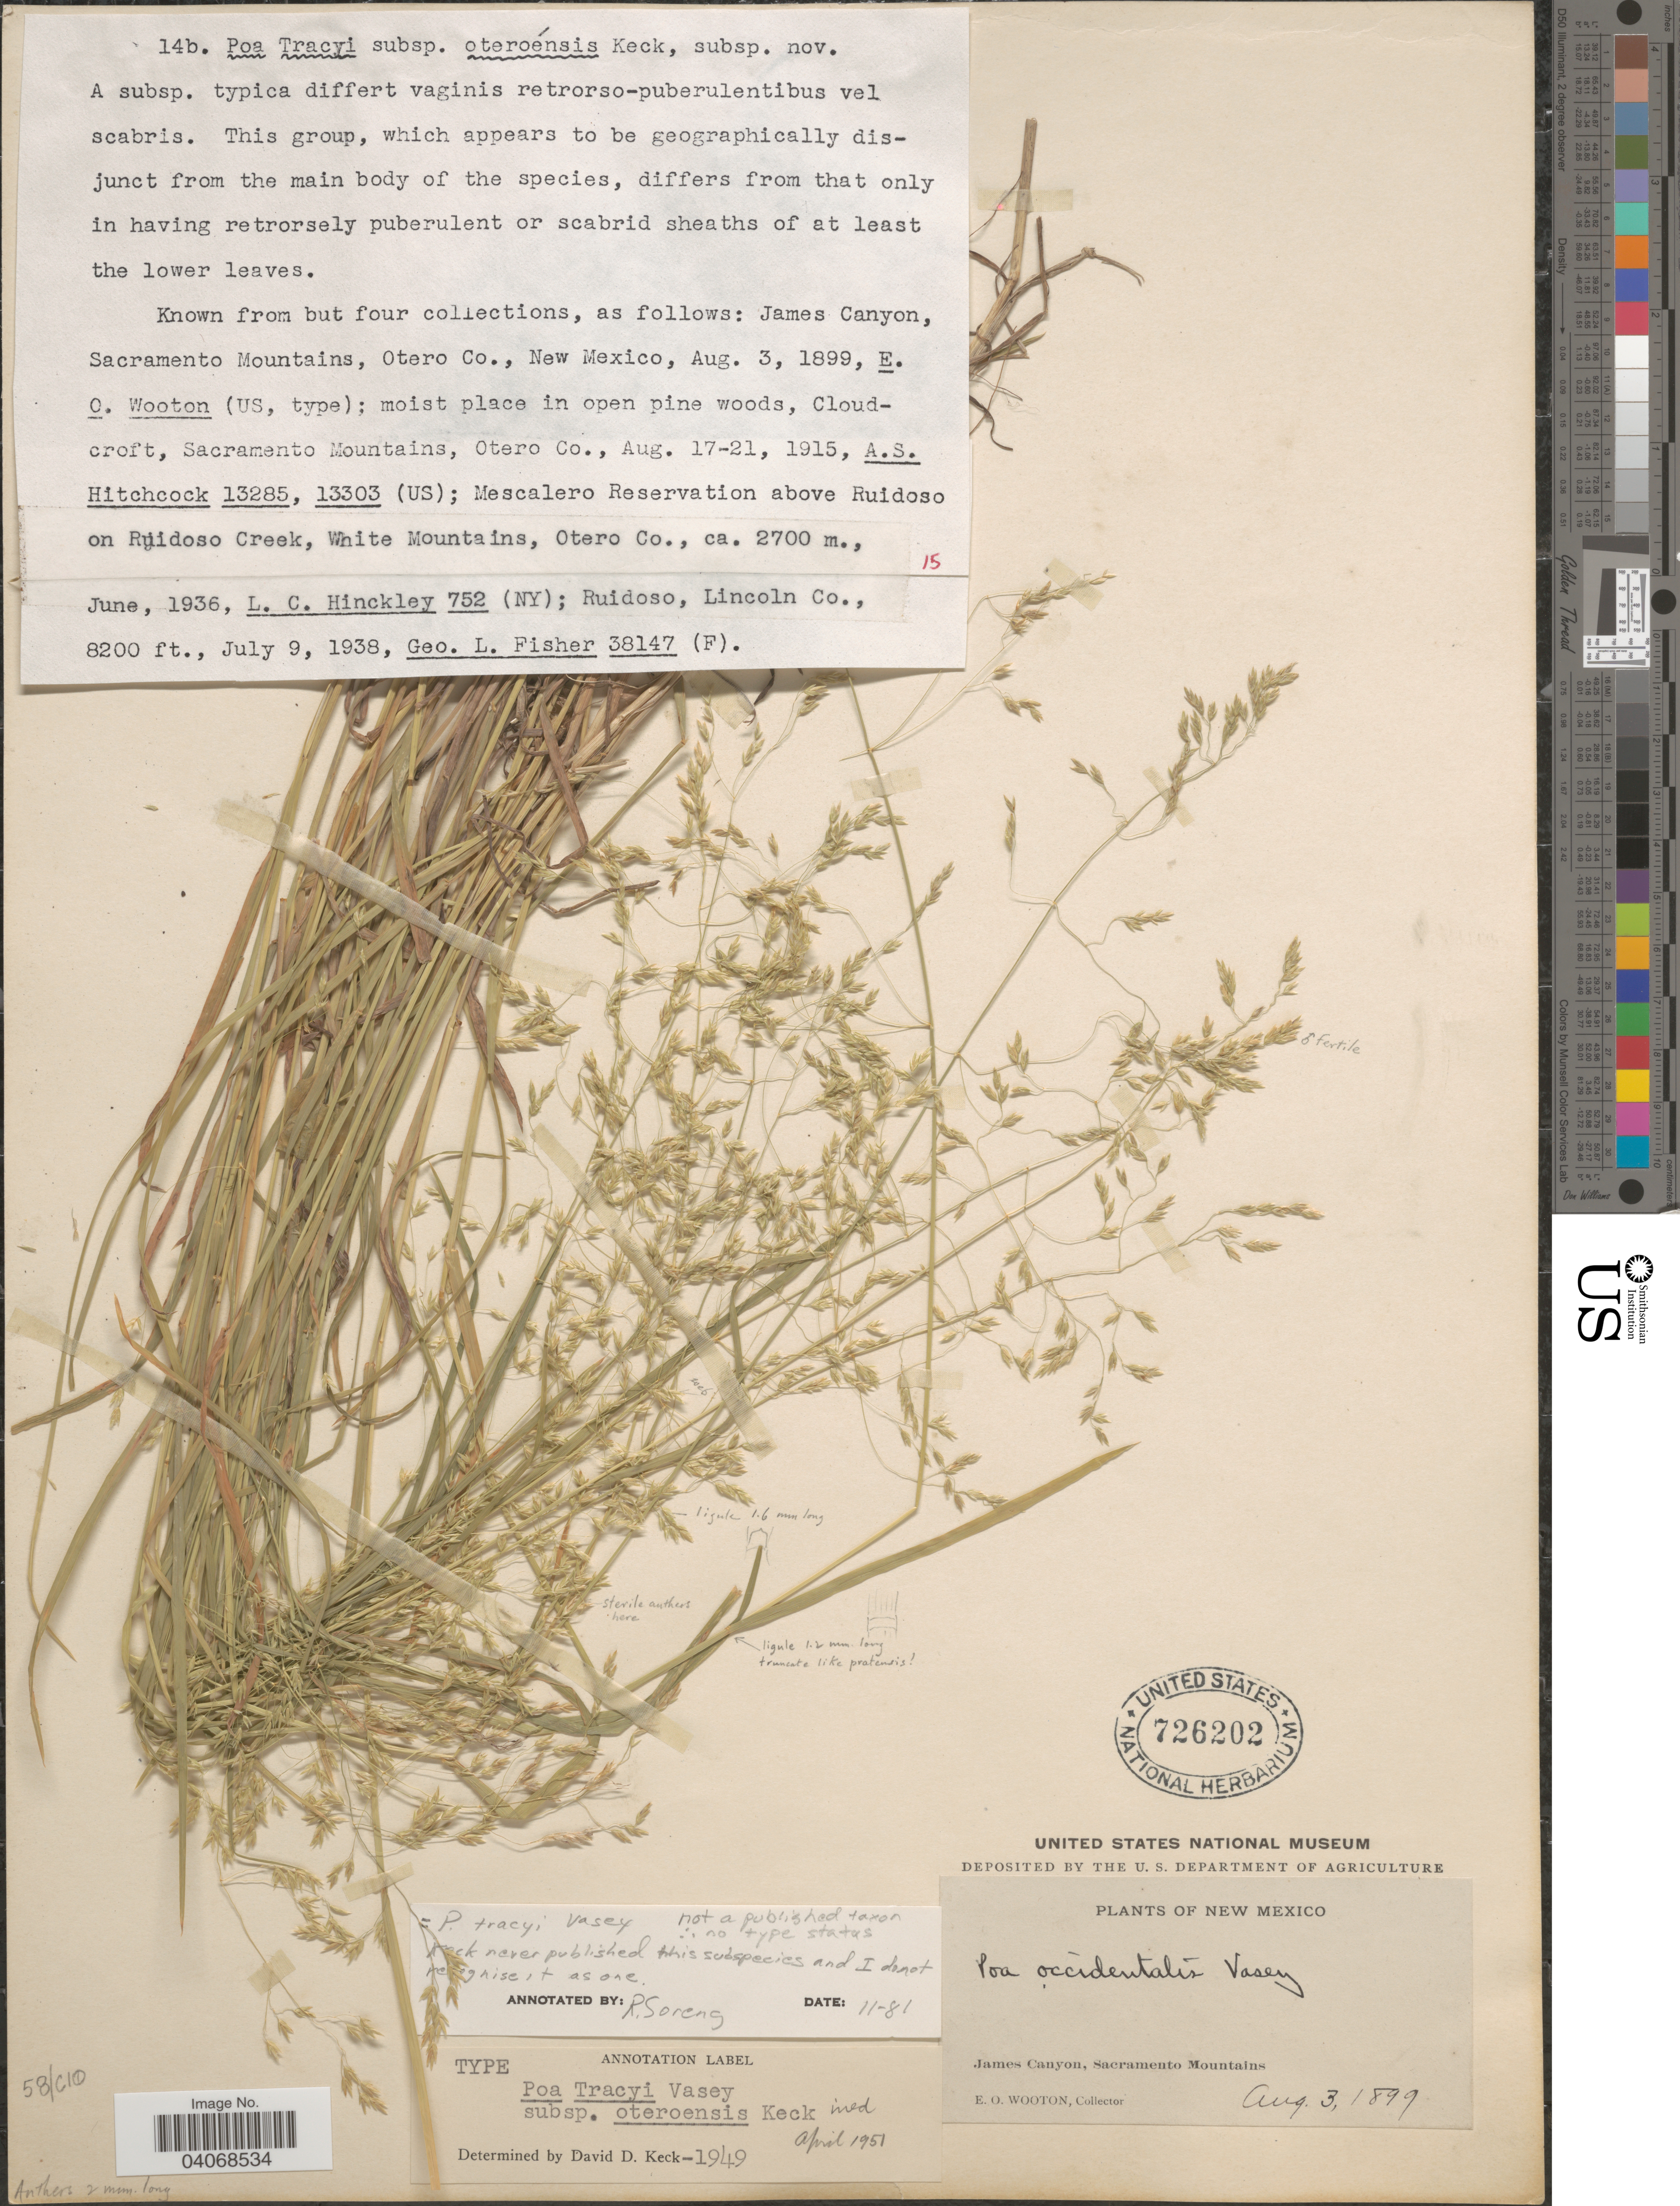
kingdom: Plantae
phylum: Tracheophyta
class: Liliopsida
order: Poales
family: Poaceae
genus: Poa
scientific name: Poa tracyi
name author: Vasey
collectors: E. O. Wooton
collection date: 1899-08-03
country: United States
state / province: New Mexico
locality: James Canyon, Sacramento Mountains.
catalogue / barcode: US 726202